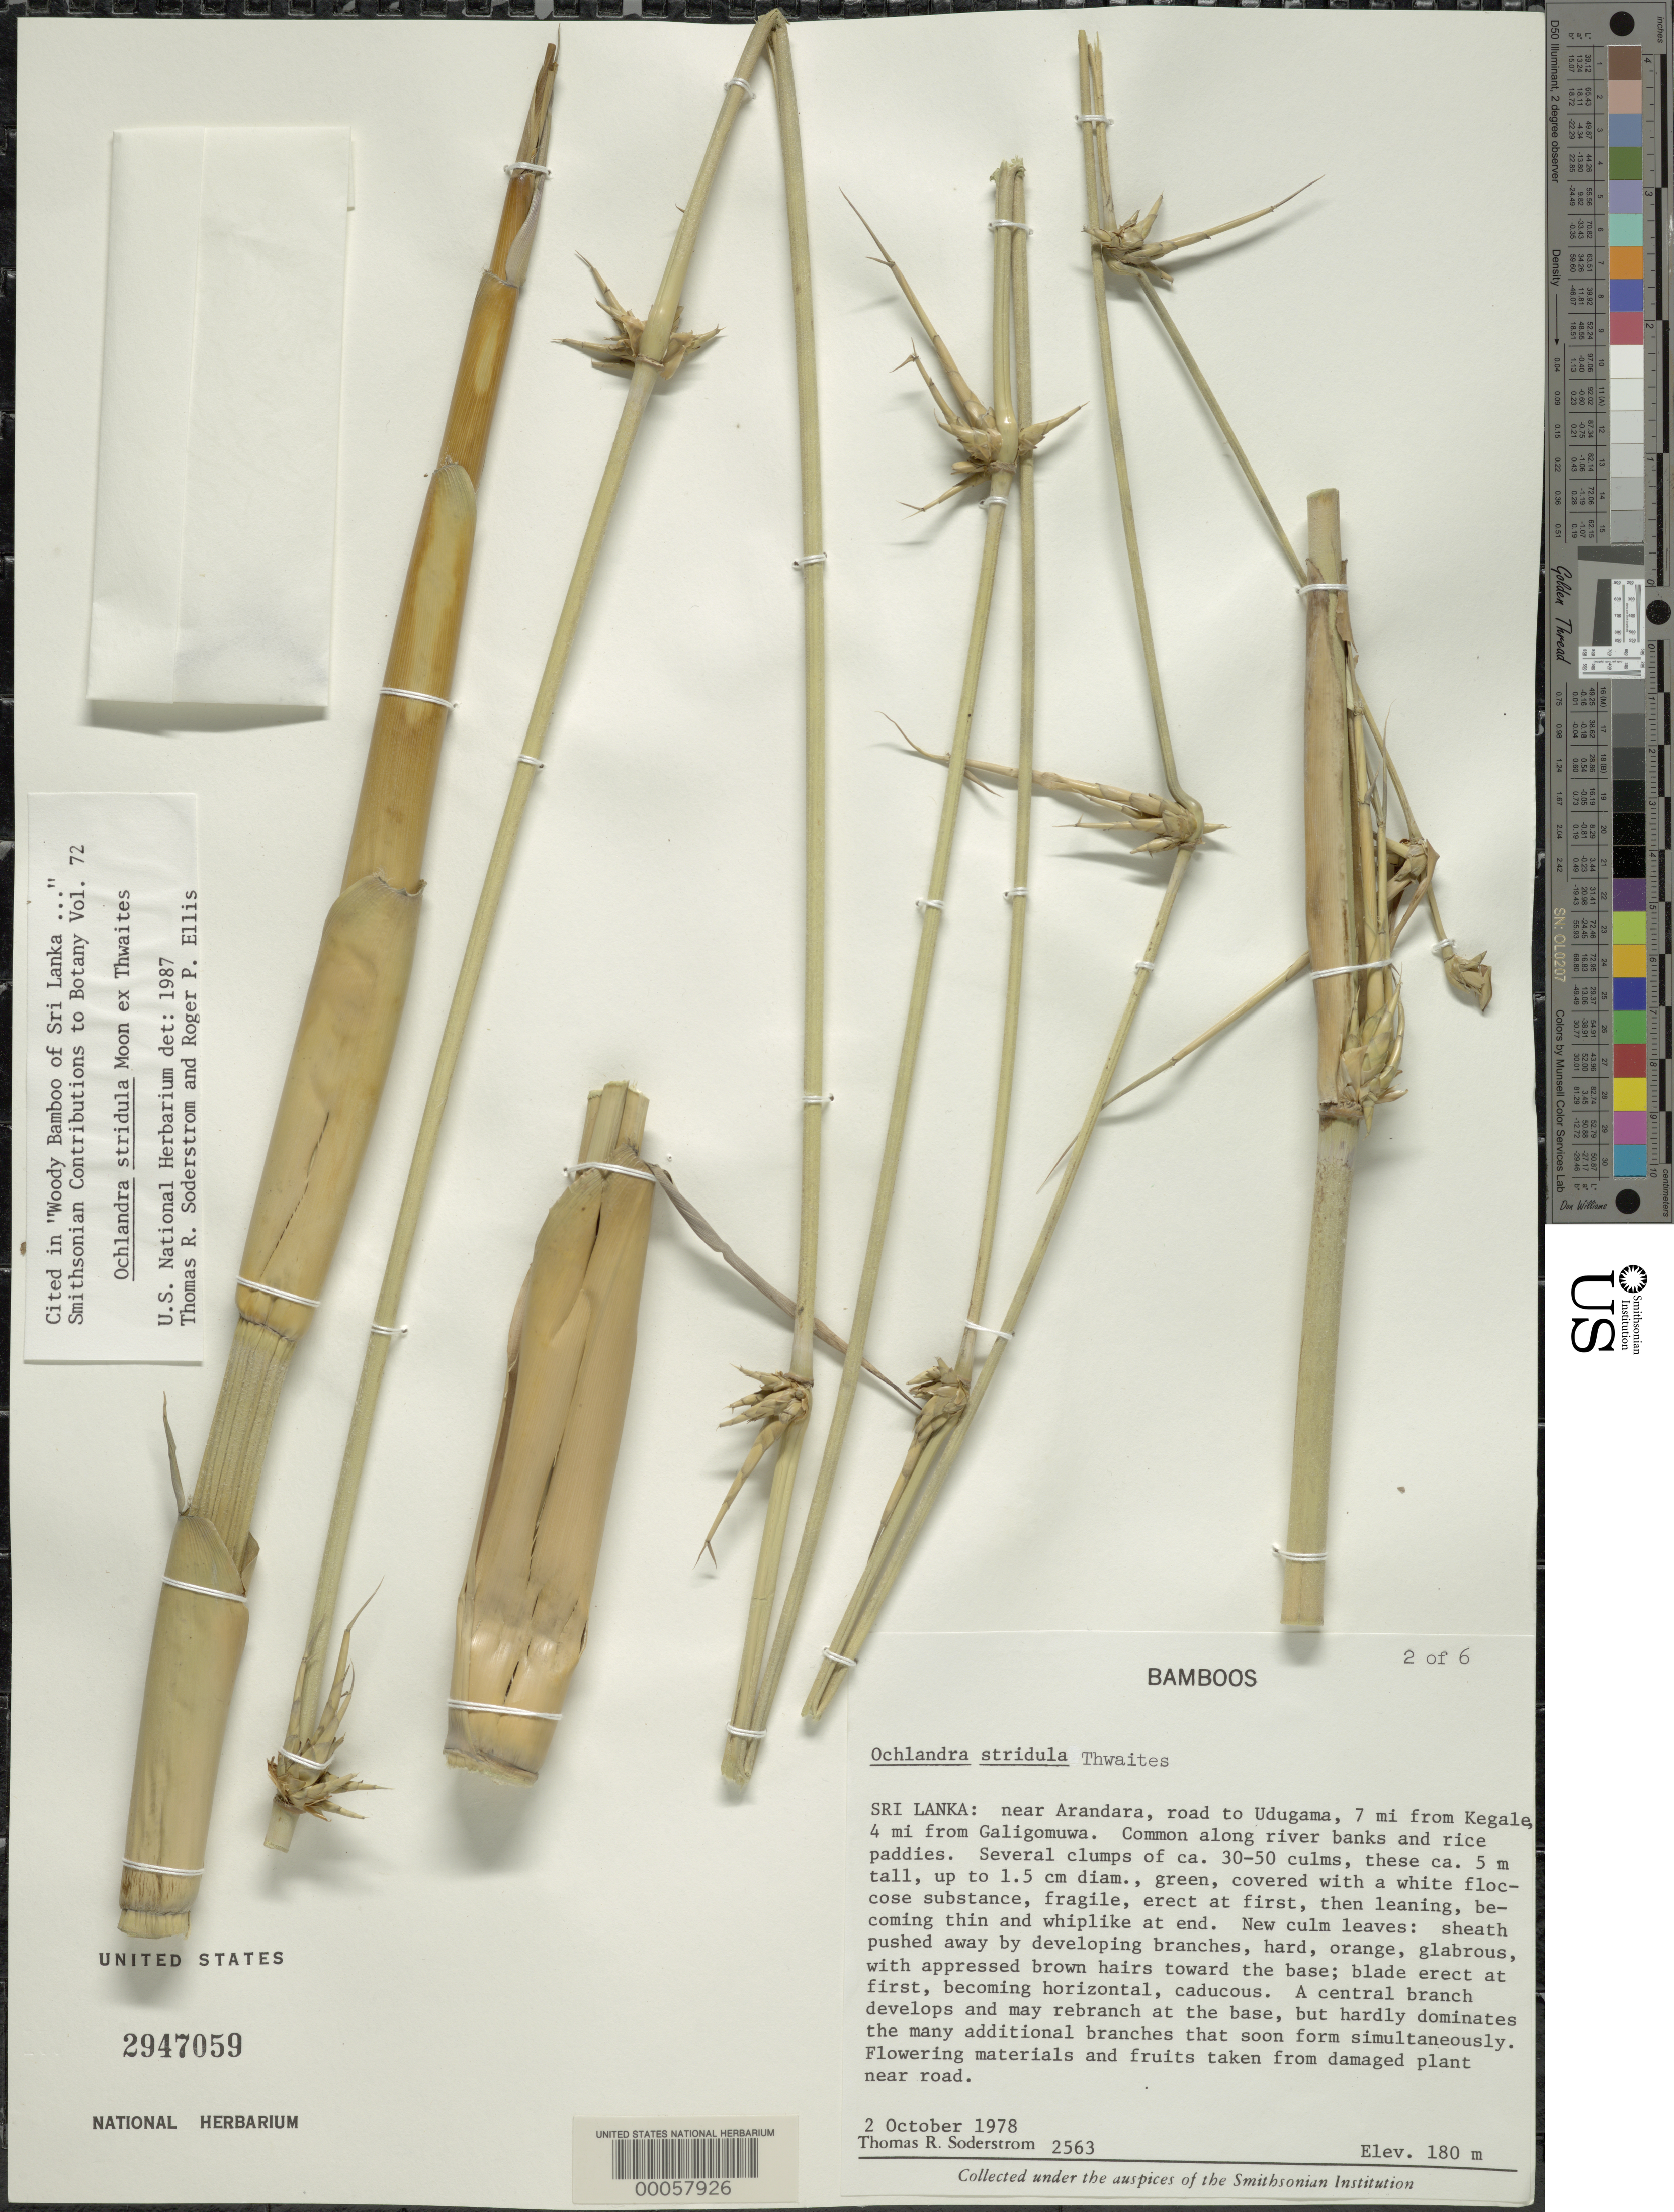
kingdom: Plantae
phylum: Tracheophyta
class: Liliopsida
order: Poales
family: Poaceae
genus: Ochlandra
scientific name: Ochlandra stridula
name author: Moon ex Thwaites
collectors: T. R. Soderstrom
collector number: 2563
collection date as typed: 02 Oct 1978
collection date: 1978-10-02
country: Sri Lanka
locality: Near arandara, road to udugama, 7 miles from kegale, 4 miles from galigomuwa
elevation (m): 180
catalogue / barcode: US 2947059